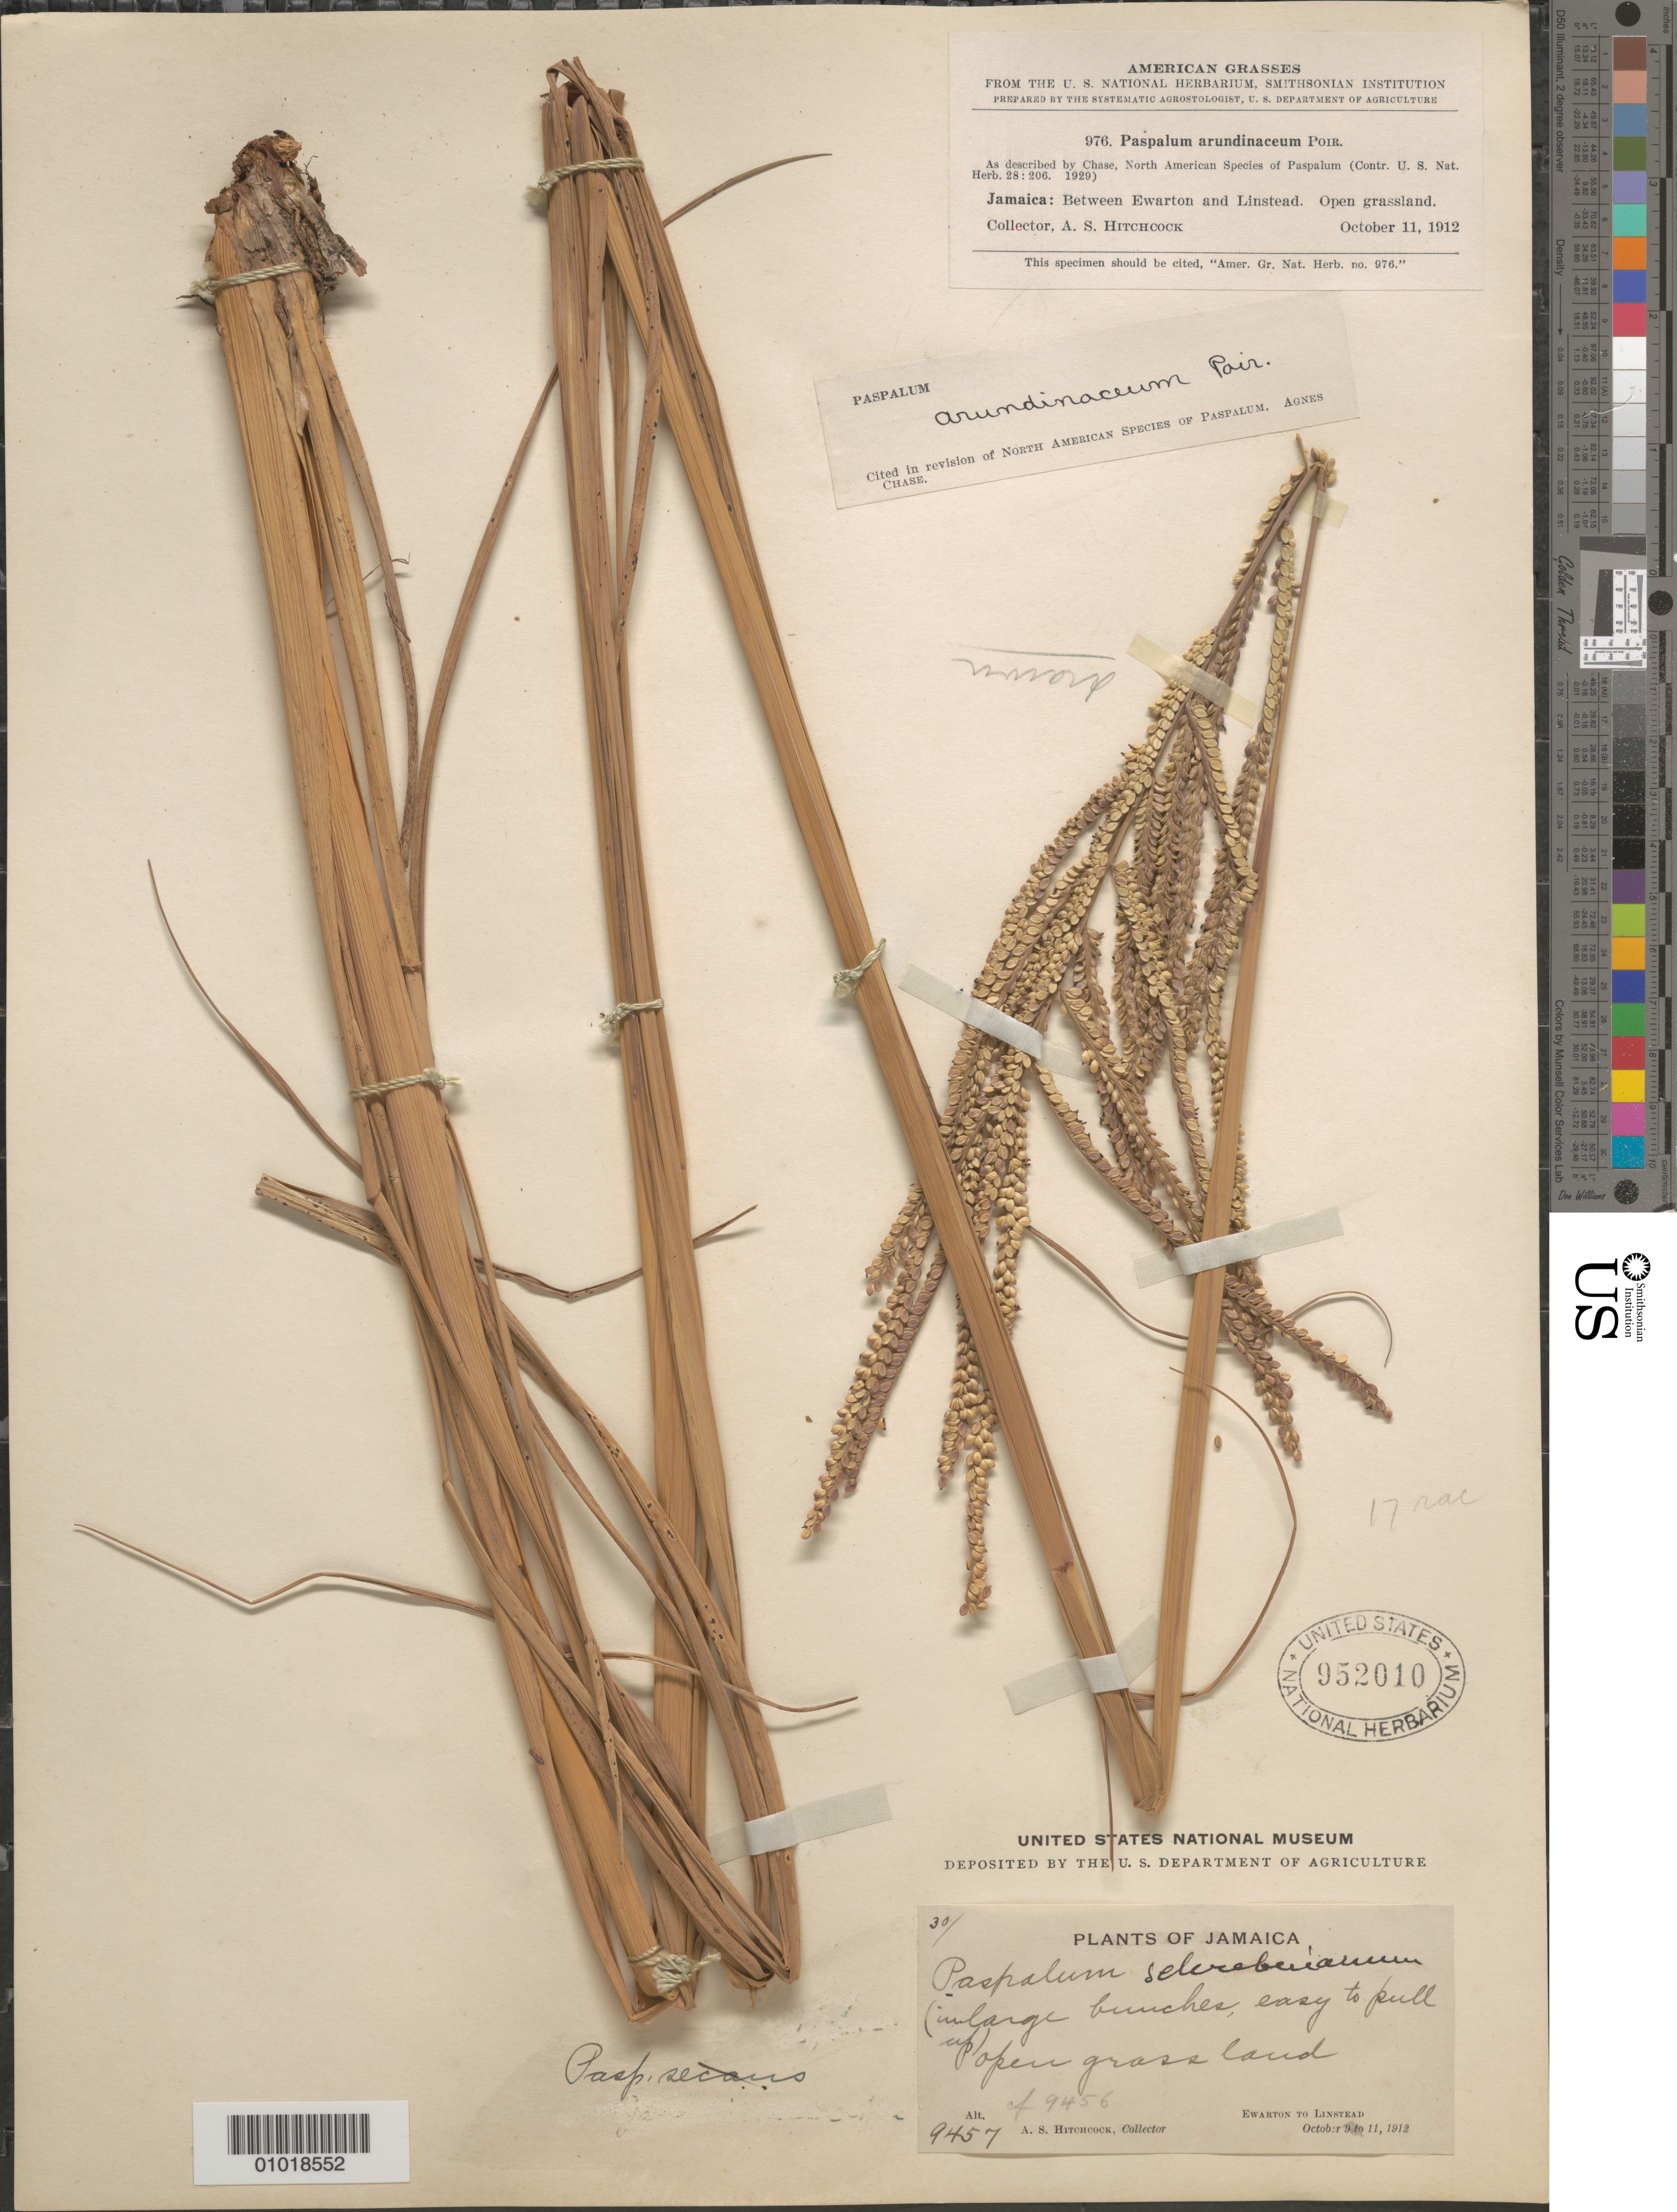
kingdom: Plantae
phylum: Tracheophyta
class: Liliopsida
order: Poales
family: Poaceae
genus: Paspalum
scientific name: Paspalum arundinaceum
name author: Poir.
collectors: A. S. Hitchcock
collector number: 9457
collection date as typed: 09 Oct 1912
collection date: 1912-10-09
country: Jamaica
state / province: Saint Catherine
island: Jamaica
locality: Ewarton to Linstead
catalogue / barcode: US 952010